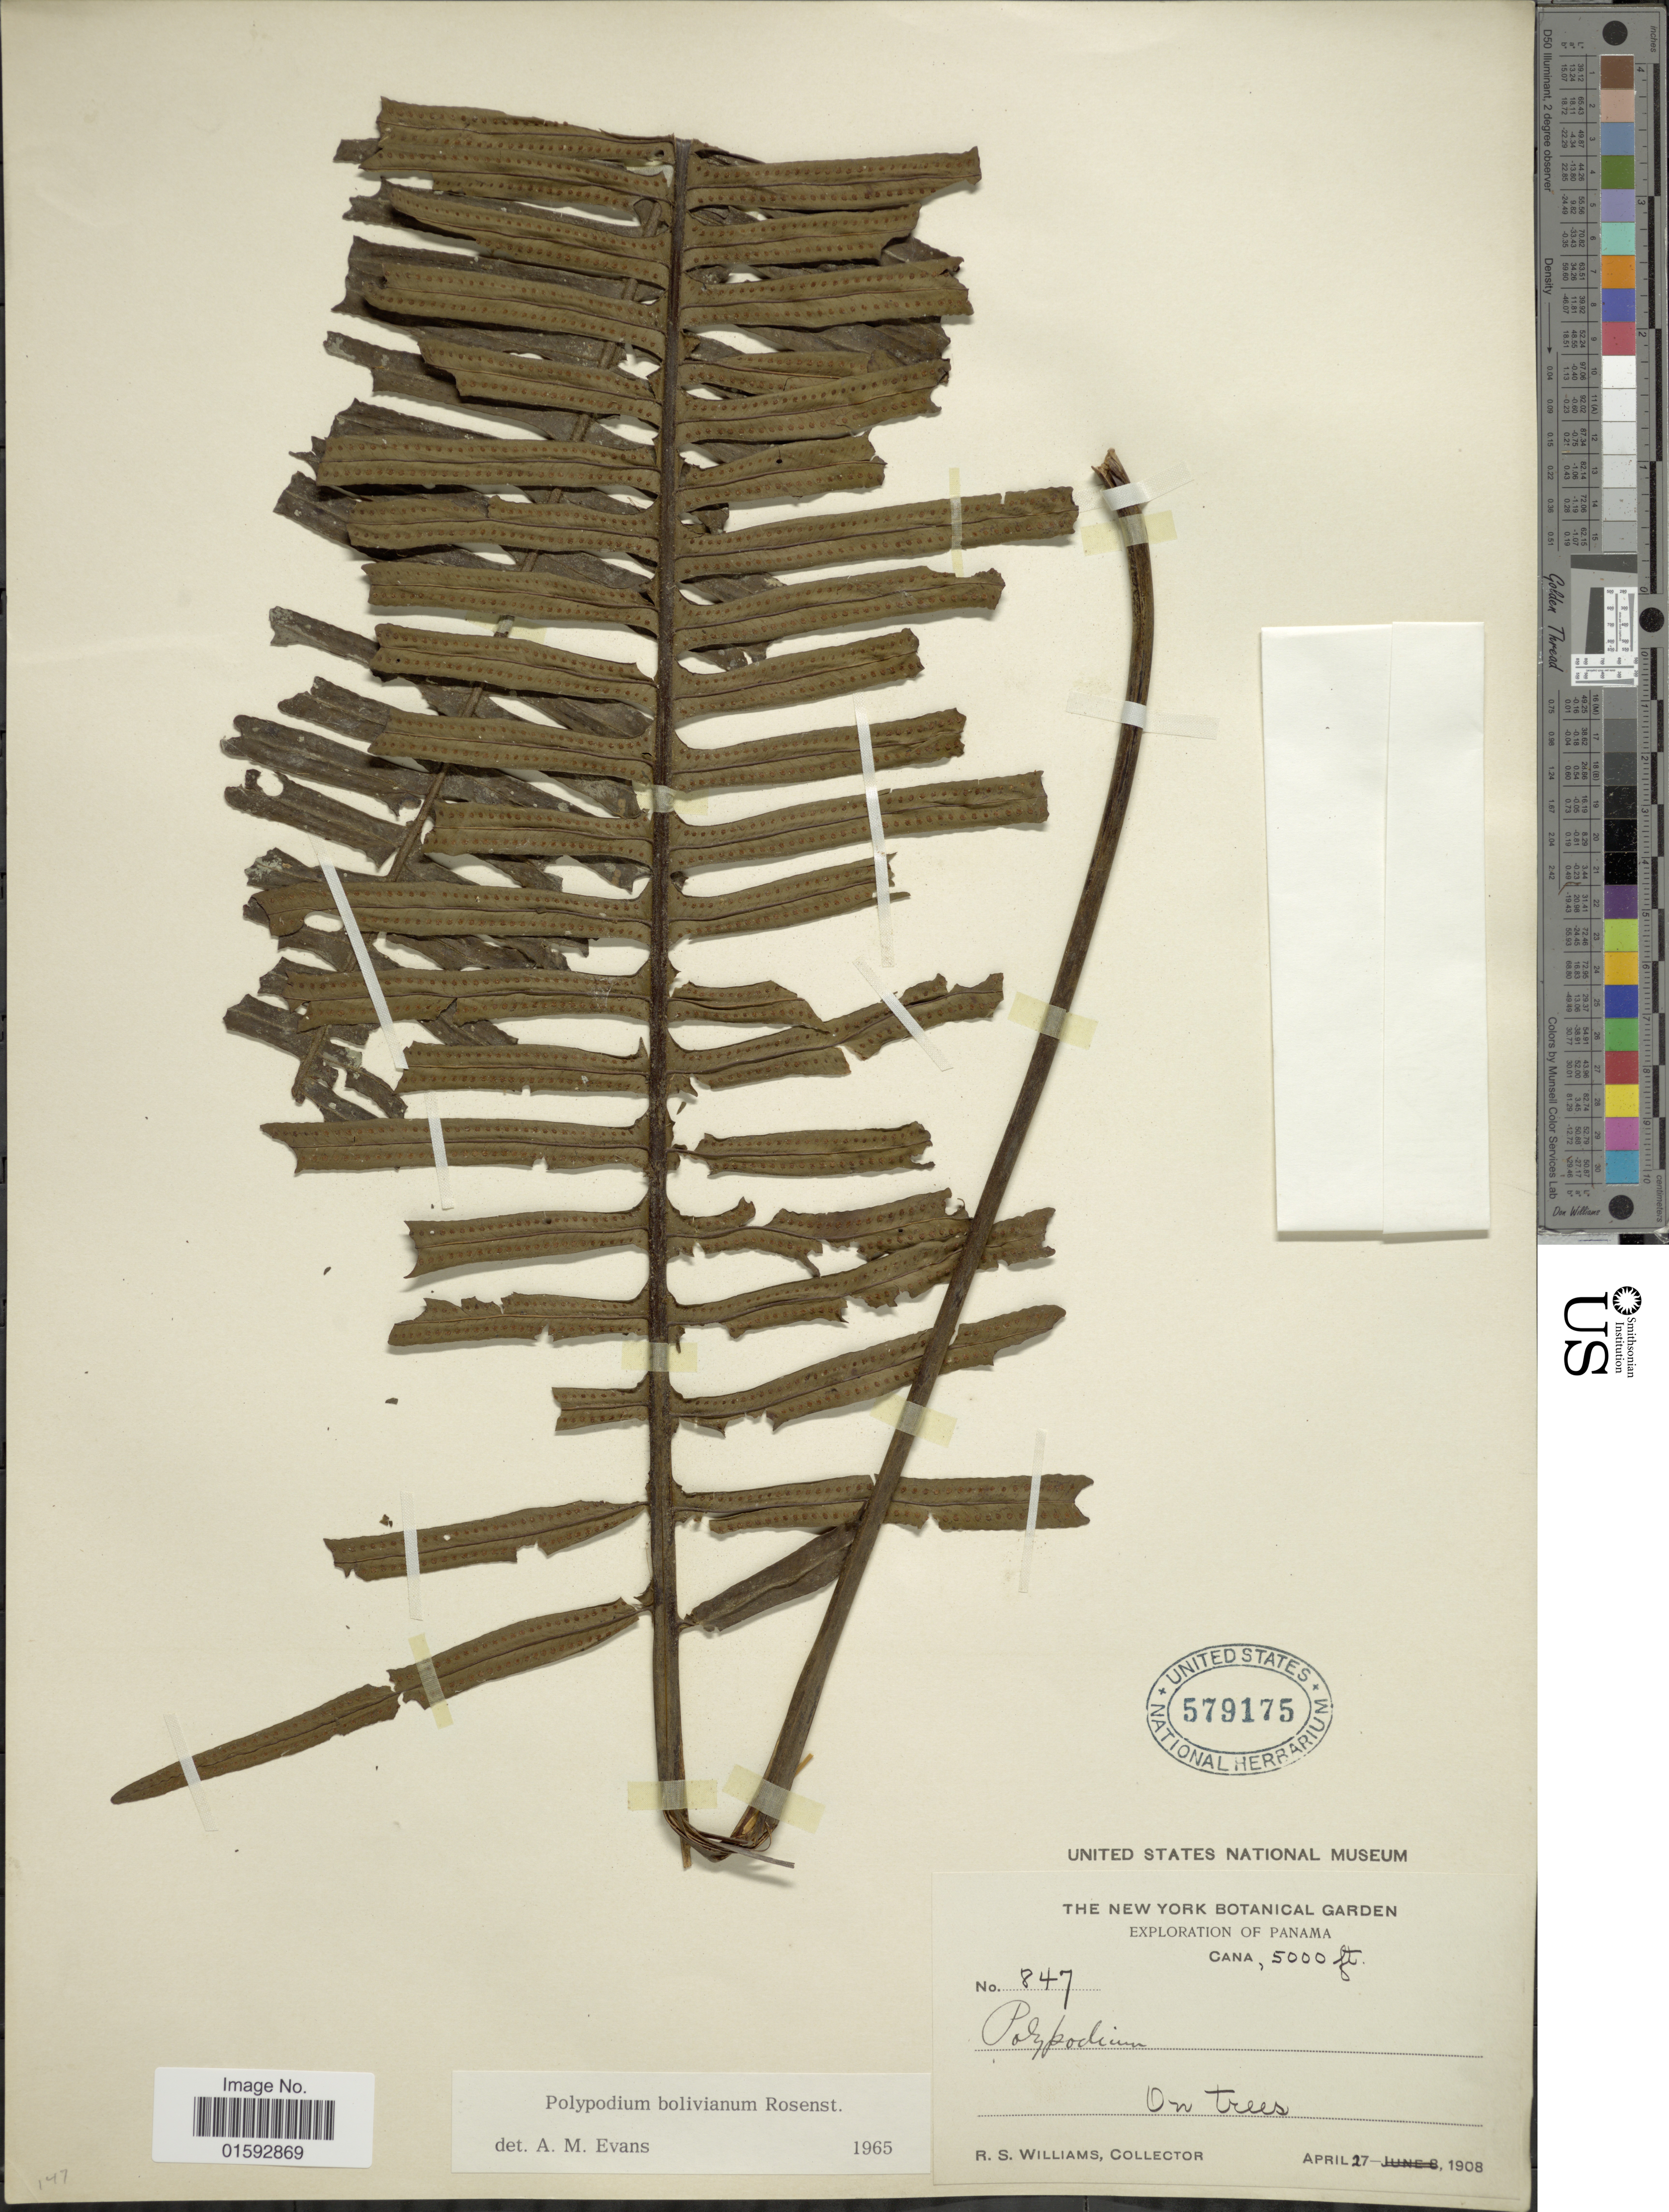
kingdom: Plantae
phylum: Tracheophyta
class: Polypodiopsida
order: Polypodiales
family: Polypodiaceae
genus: Pecluma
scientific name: Pecluma divaricata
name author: (E. Fourn.) Mickel & Beitel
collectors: R. S. Williams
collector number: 847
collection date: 1908-04-27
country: Panama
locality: Cana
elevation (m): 1524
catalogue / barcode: US 579175